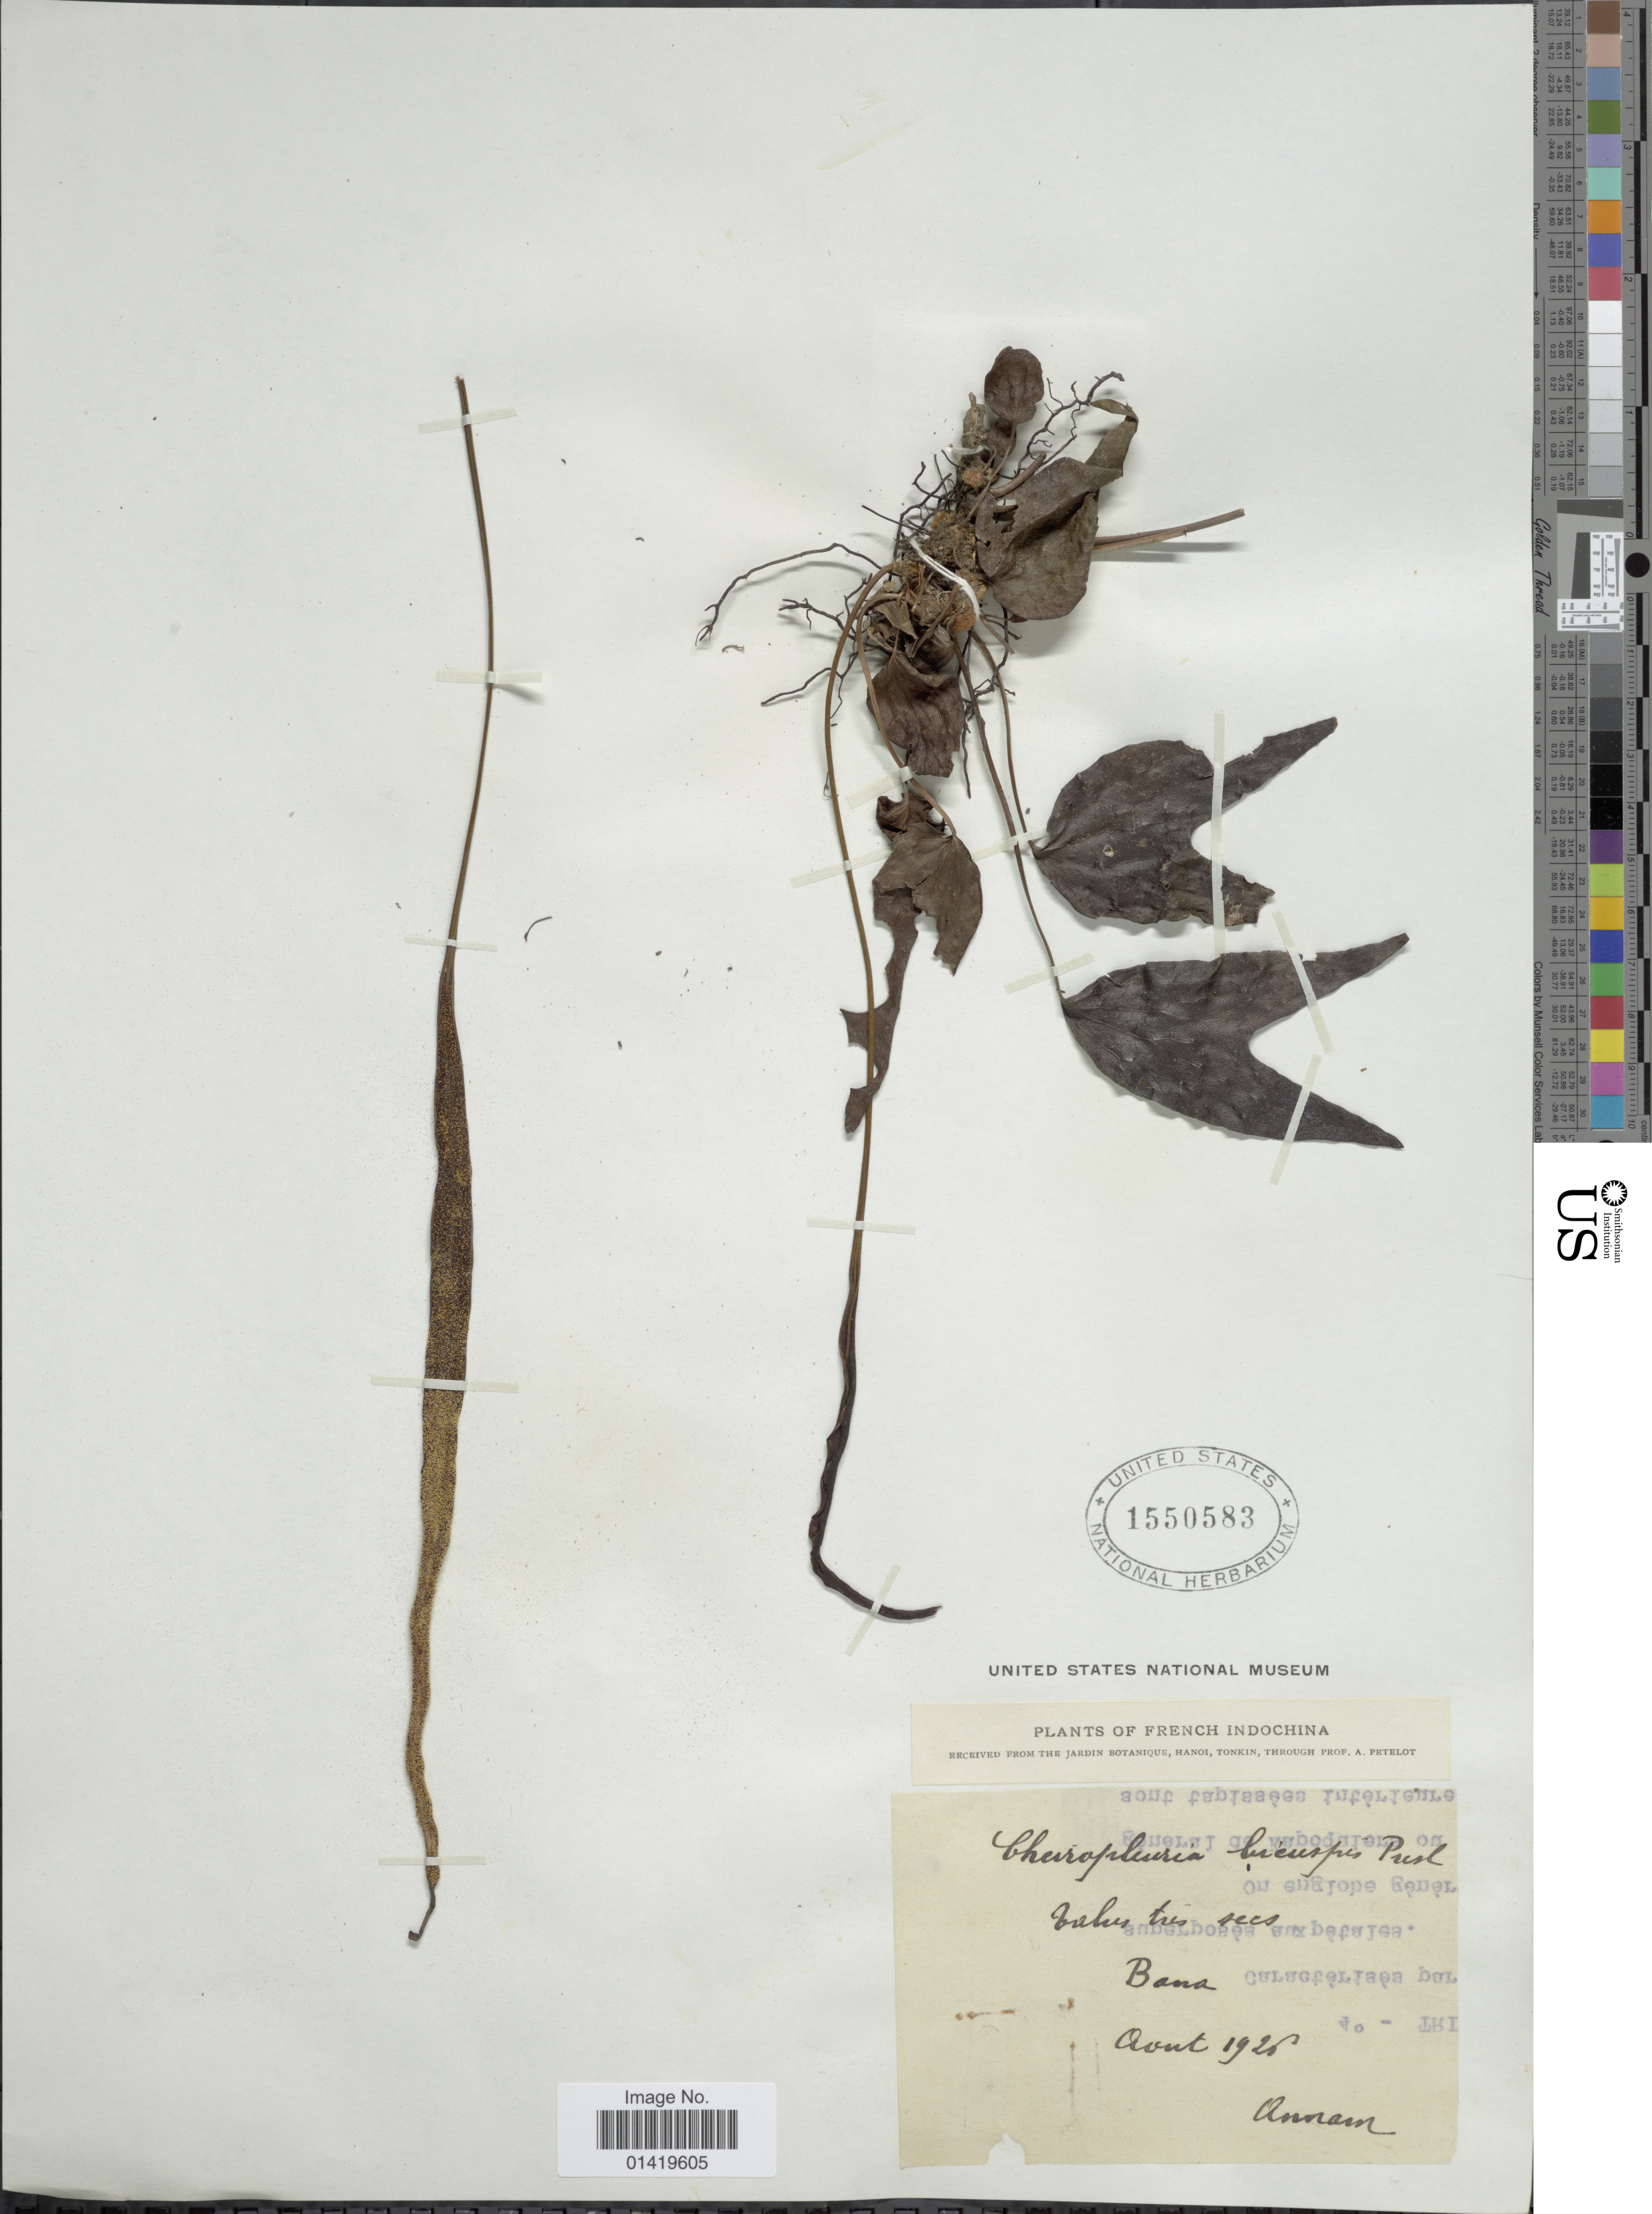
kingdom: Plantae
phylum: Tracheophyta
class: Polypodiopsida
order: Gleicheniales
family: Dipteridaceae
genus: Cheiropleuria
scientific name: Cheiropleuria bicuspis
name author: (Blume) C. Presl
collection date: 1926-08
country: Vietnam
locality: Bana. Annam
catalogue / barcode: US 1550583